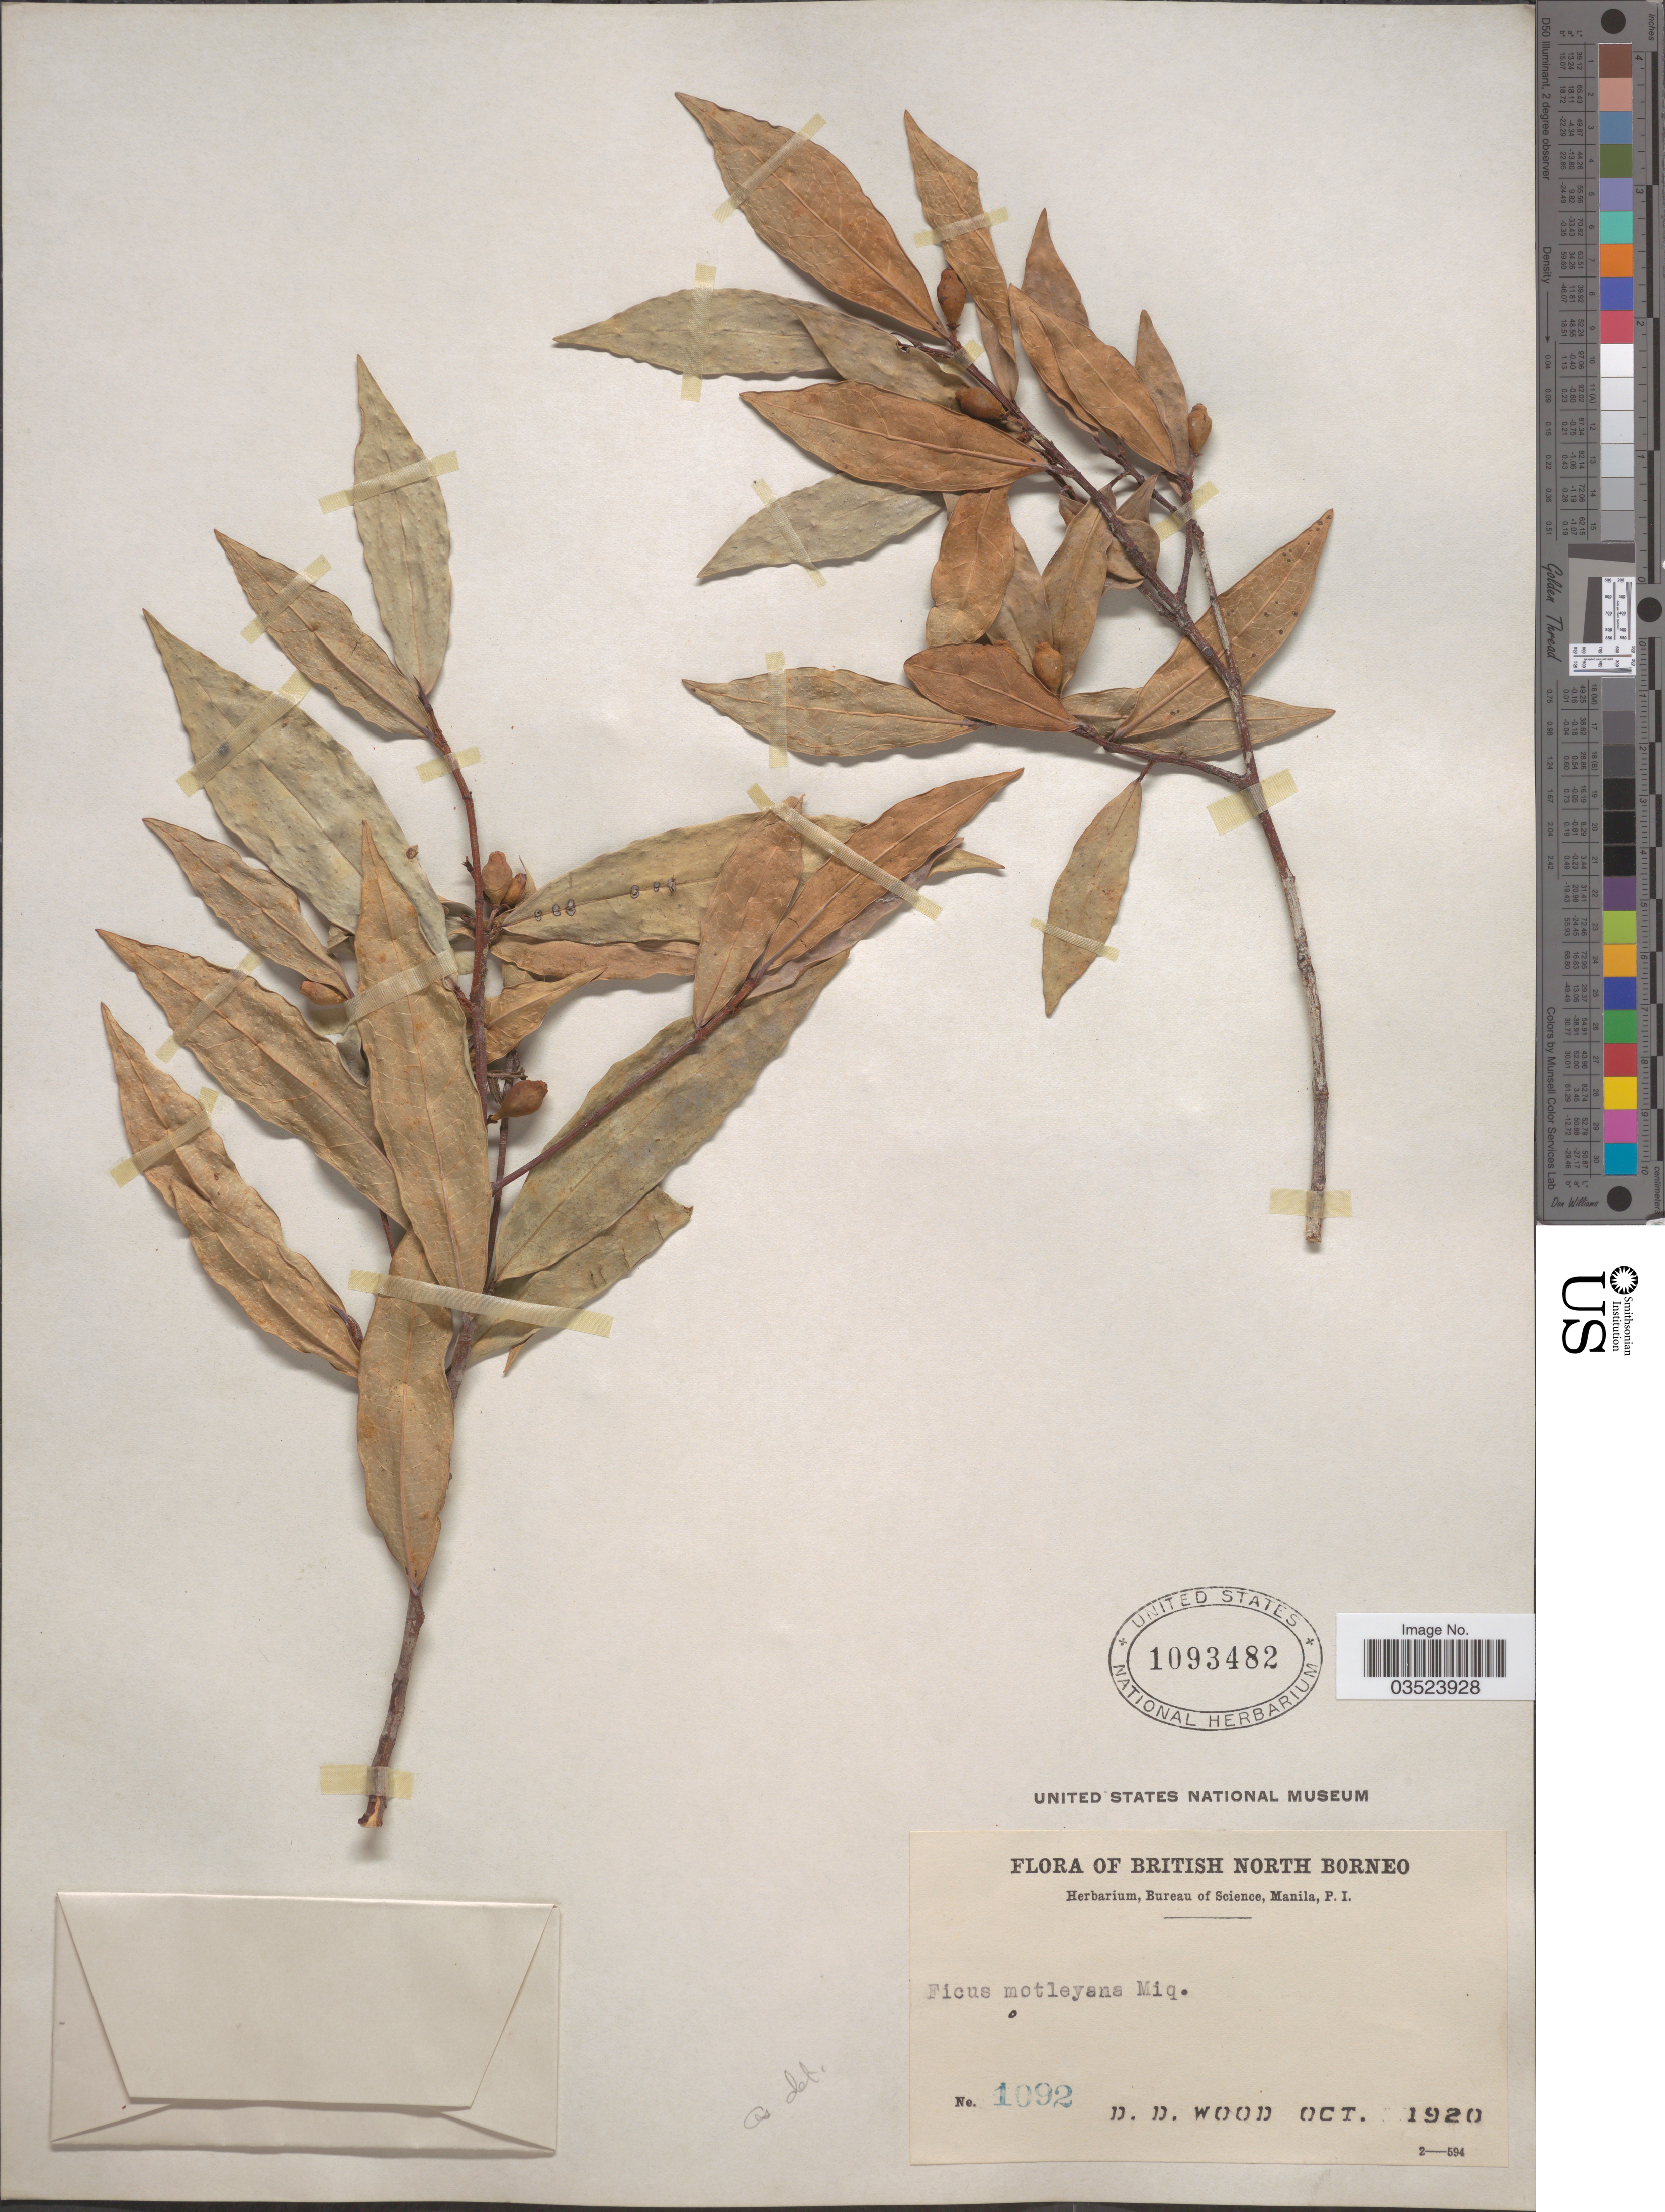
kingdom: Plantae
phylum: Tracheophyta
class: Magnoliopsida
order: Rosales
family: Moraceae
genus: Ficus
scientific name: Ficus motleyana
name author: Miq.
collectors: D. Wood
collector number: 1092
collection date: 1920-10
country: Malaysia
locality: British North Borneo.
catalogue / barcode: US 1093482